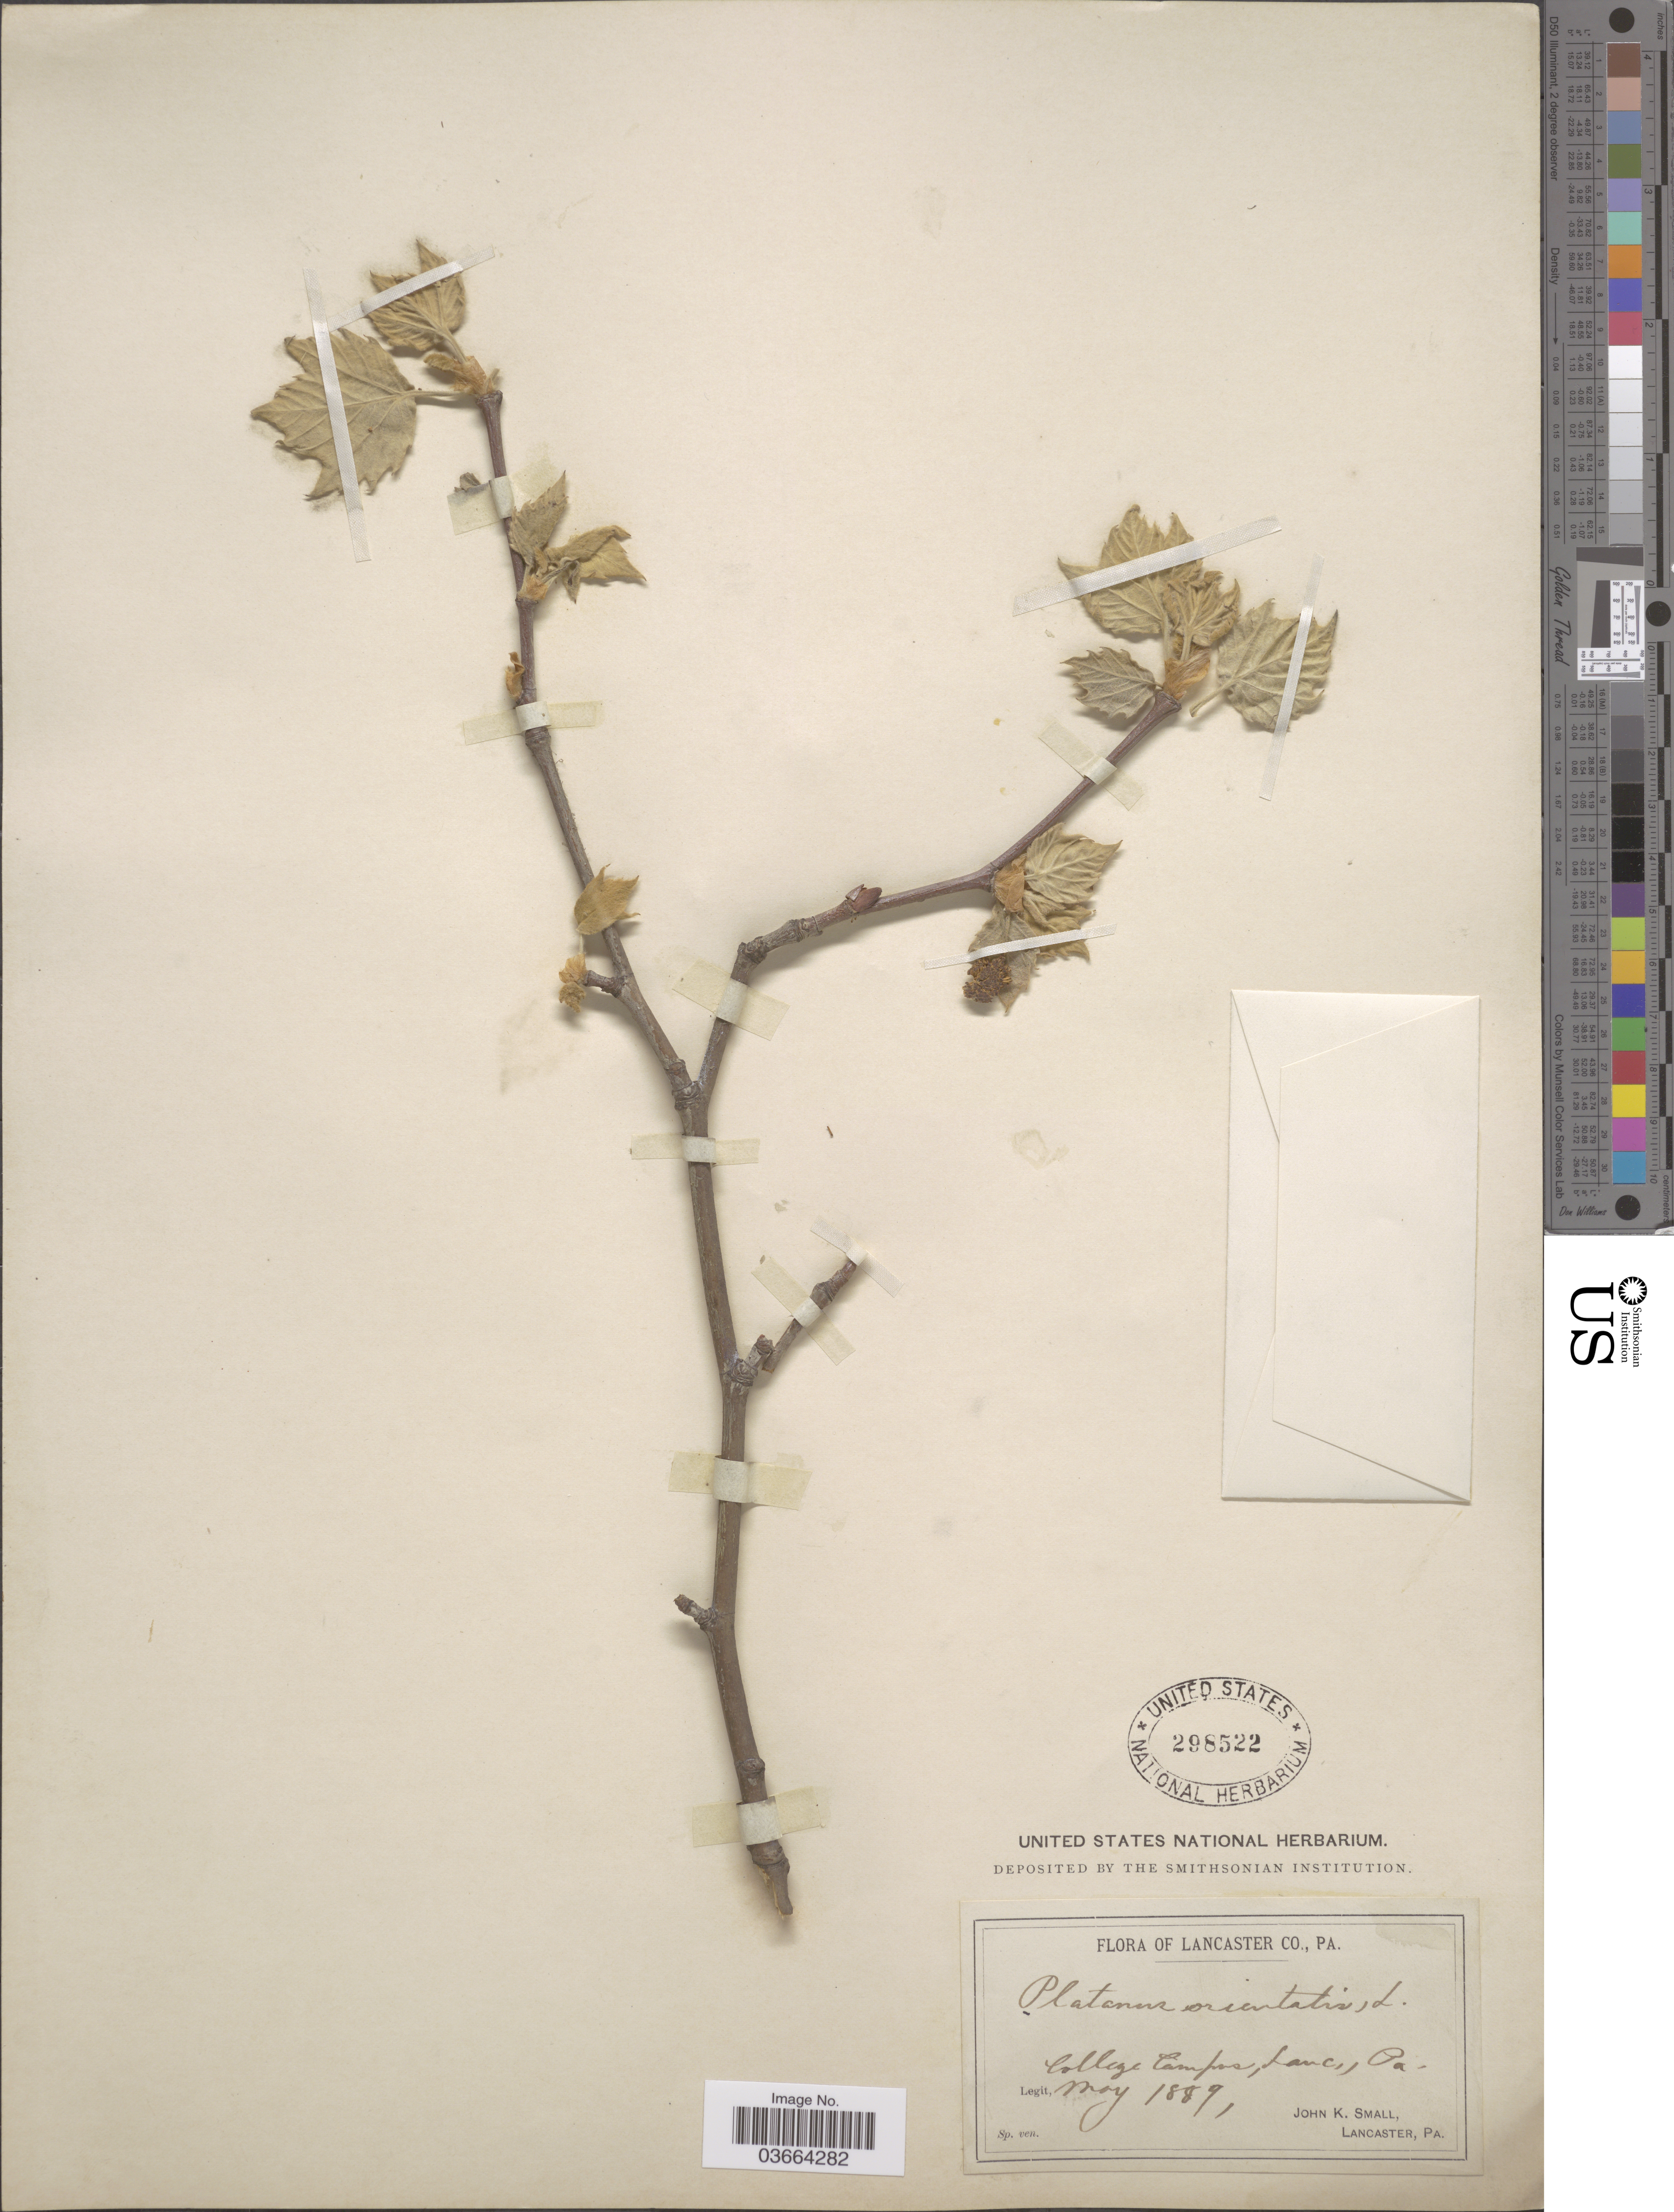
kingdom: Plantae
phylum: Tracheophyta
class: Magnoliopsida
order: Proteales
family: Platanaceae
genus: Platanus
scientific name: Platanus orientalis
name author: L.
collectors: J. K. Small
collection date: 1889-05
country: United States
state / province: Pennsylvania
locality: Lancaster Co. College Campus, Lanc.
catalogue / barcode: US 298522